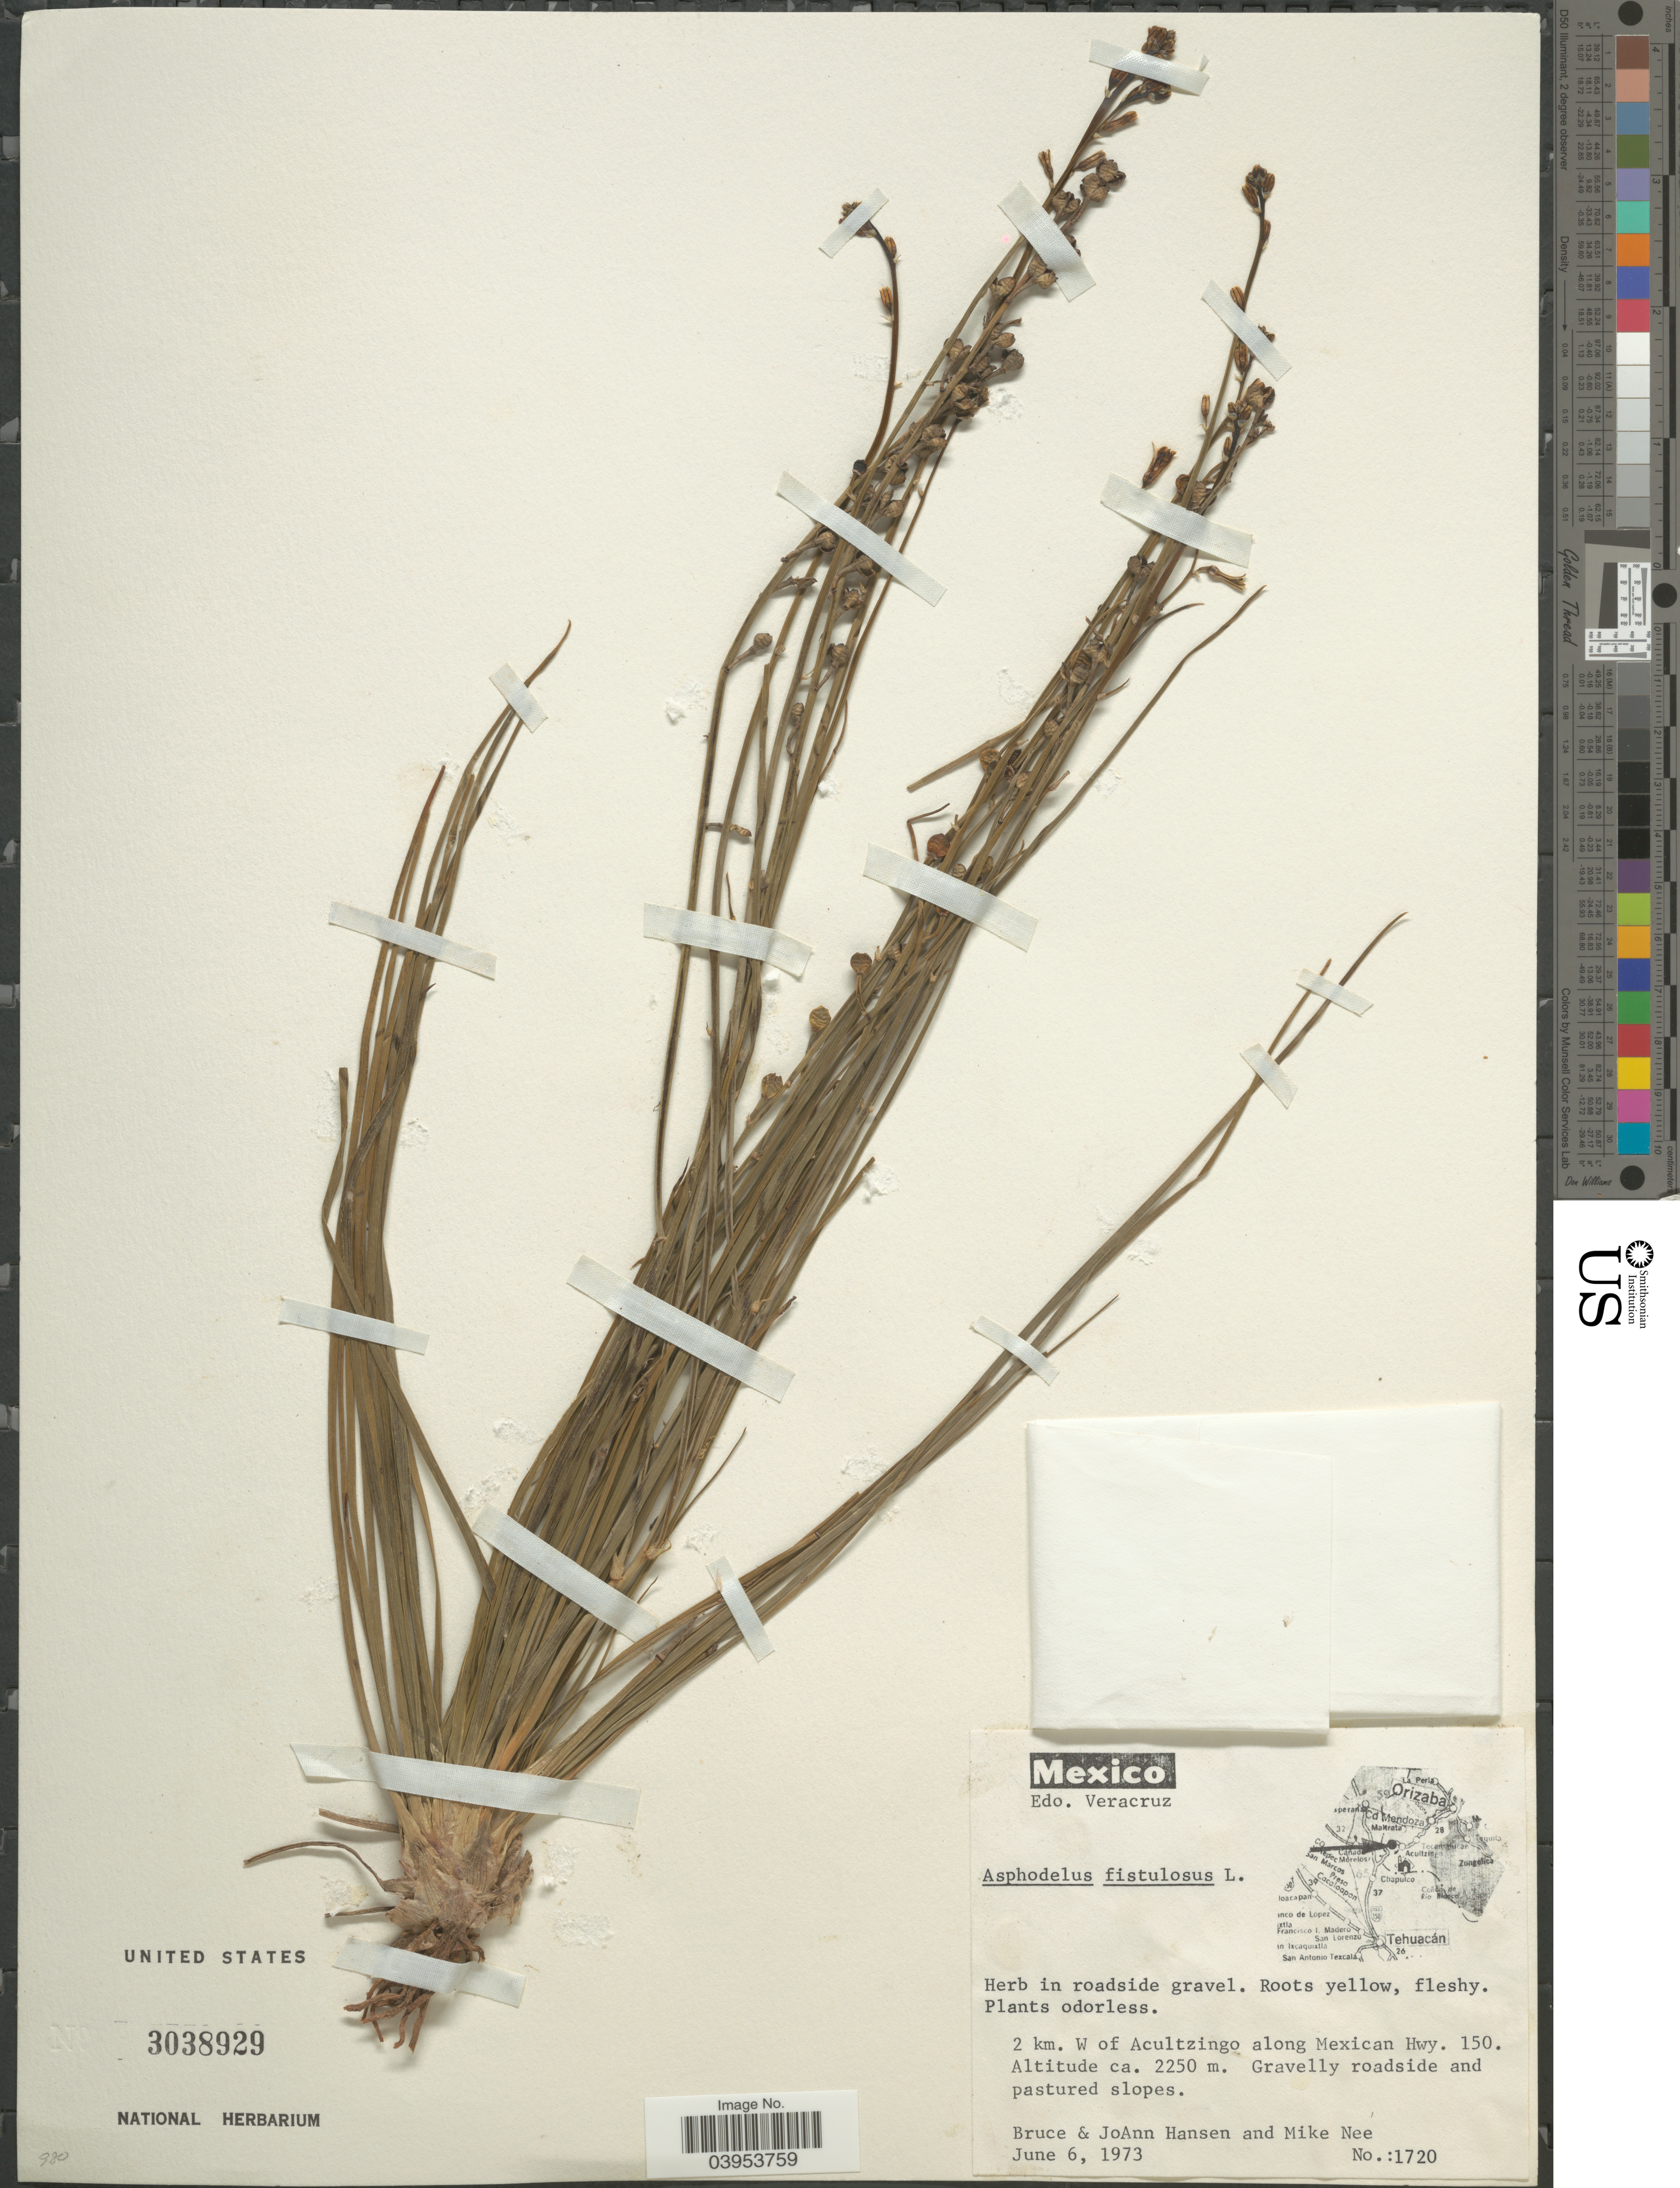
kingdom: Plantae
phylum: Tracheophyta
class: Liliopsida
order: Asparagales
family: Asphodelaceae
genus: Asphodelus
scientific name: Asphodelus fistulosus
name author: L.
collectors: B. Hansen, J. Hansen & M. Nee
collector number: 1720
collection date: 1973-06-06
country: Mexico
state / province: Veracruz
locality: Veracruz. 2 km. W of Acultzingo along Mexican Hwy. 150.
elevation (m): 2250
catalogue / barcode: US 3038929